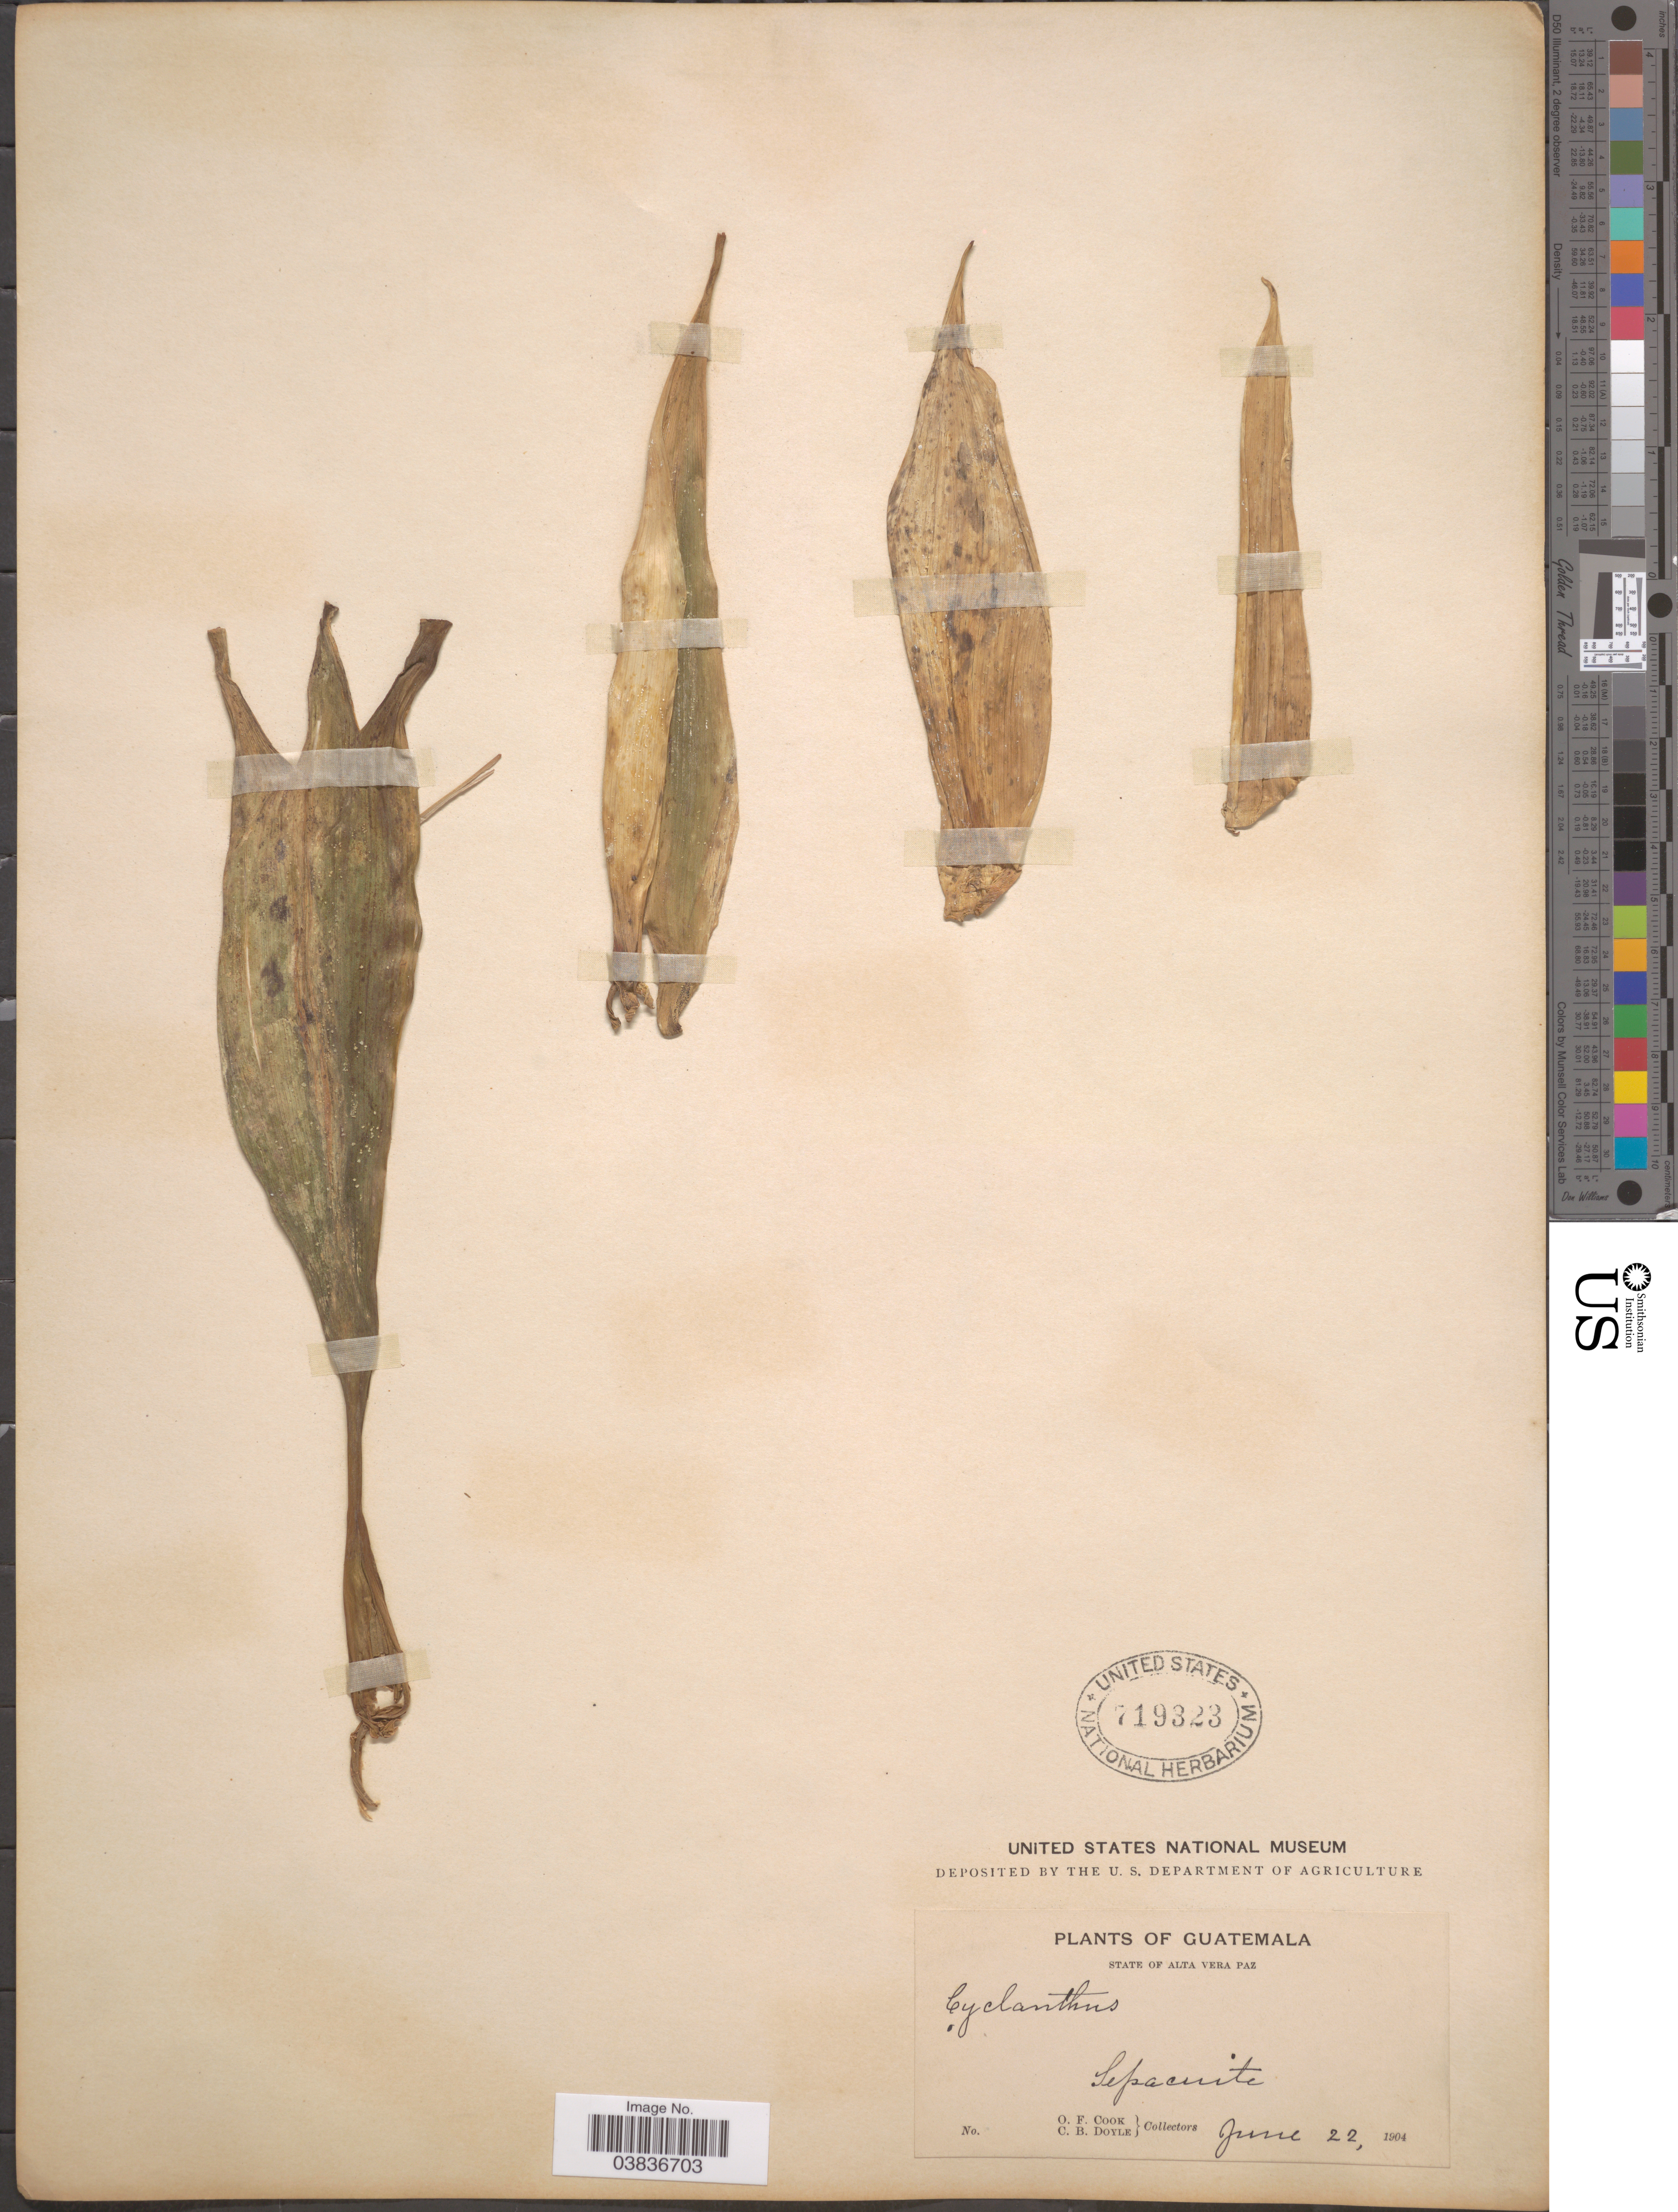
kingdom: Plantae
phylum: Tracheophyta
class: Liliopsida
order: Pandanales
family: Cyclanthaceae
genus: Cyclanthus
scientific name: Cyclanthus sp.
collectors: O. F. Cook & C. Doyle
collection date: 1904-06-22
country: Guatemala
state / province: Alta Verapaz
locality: Sepacuite.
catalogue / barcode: US 719323